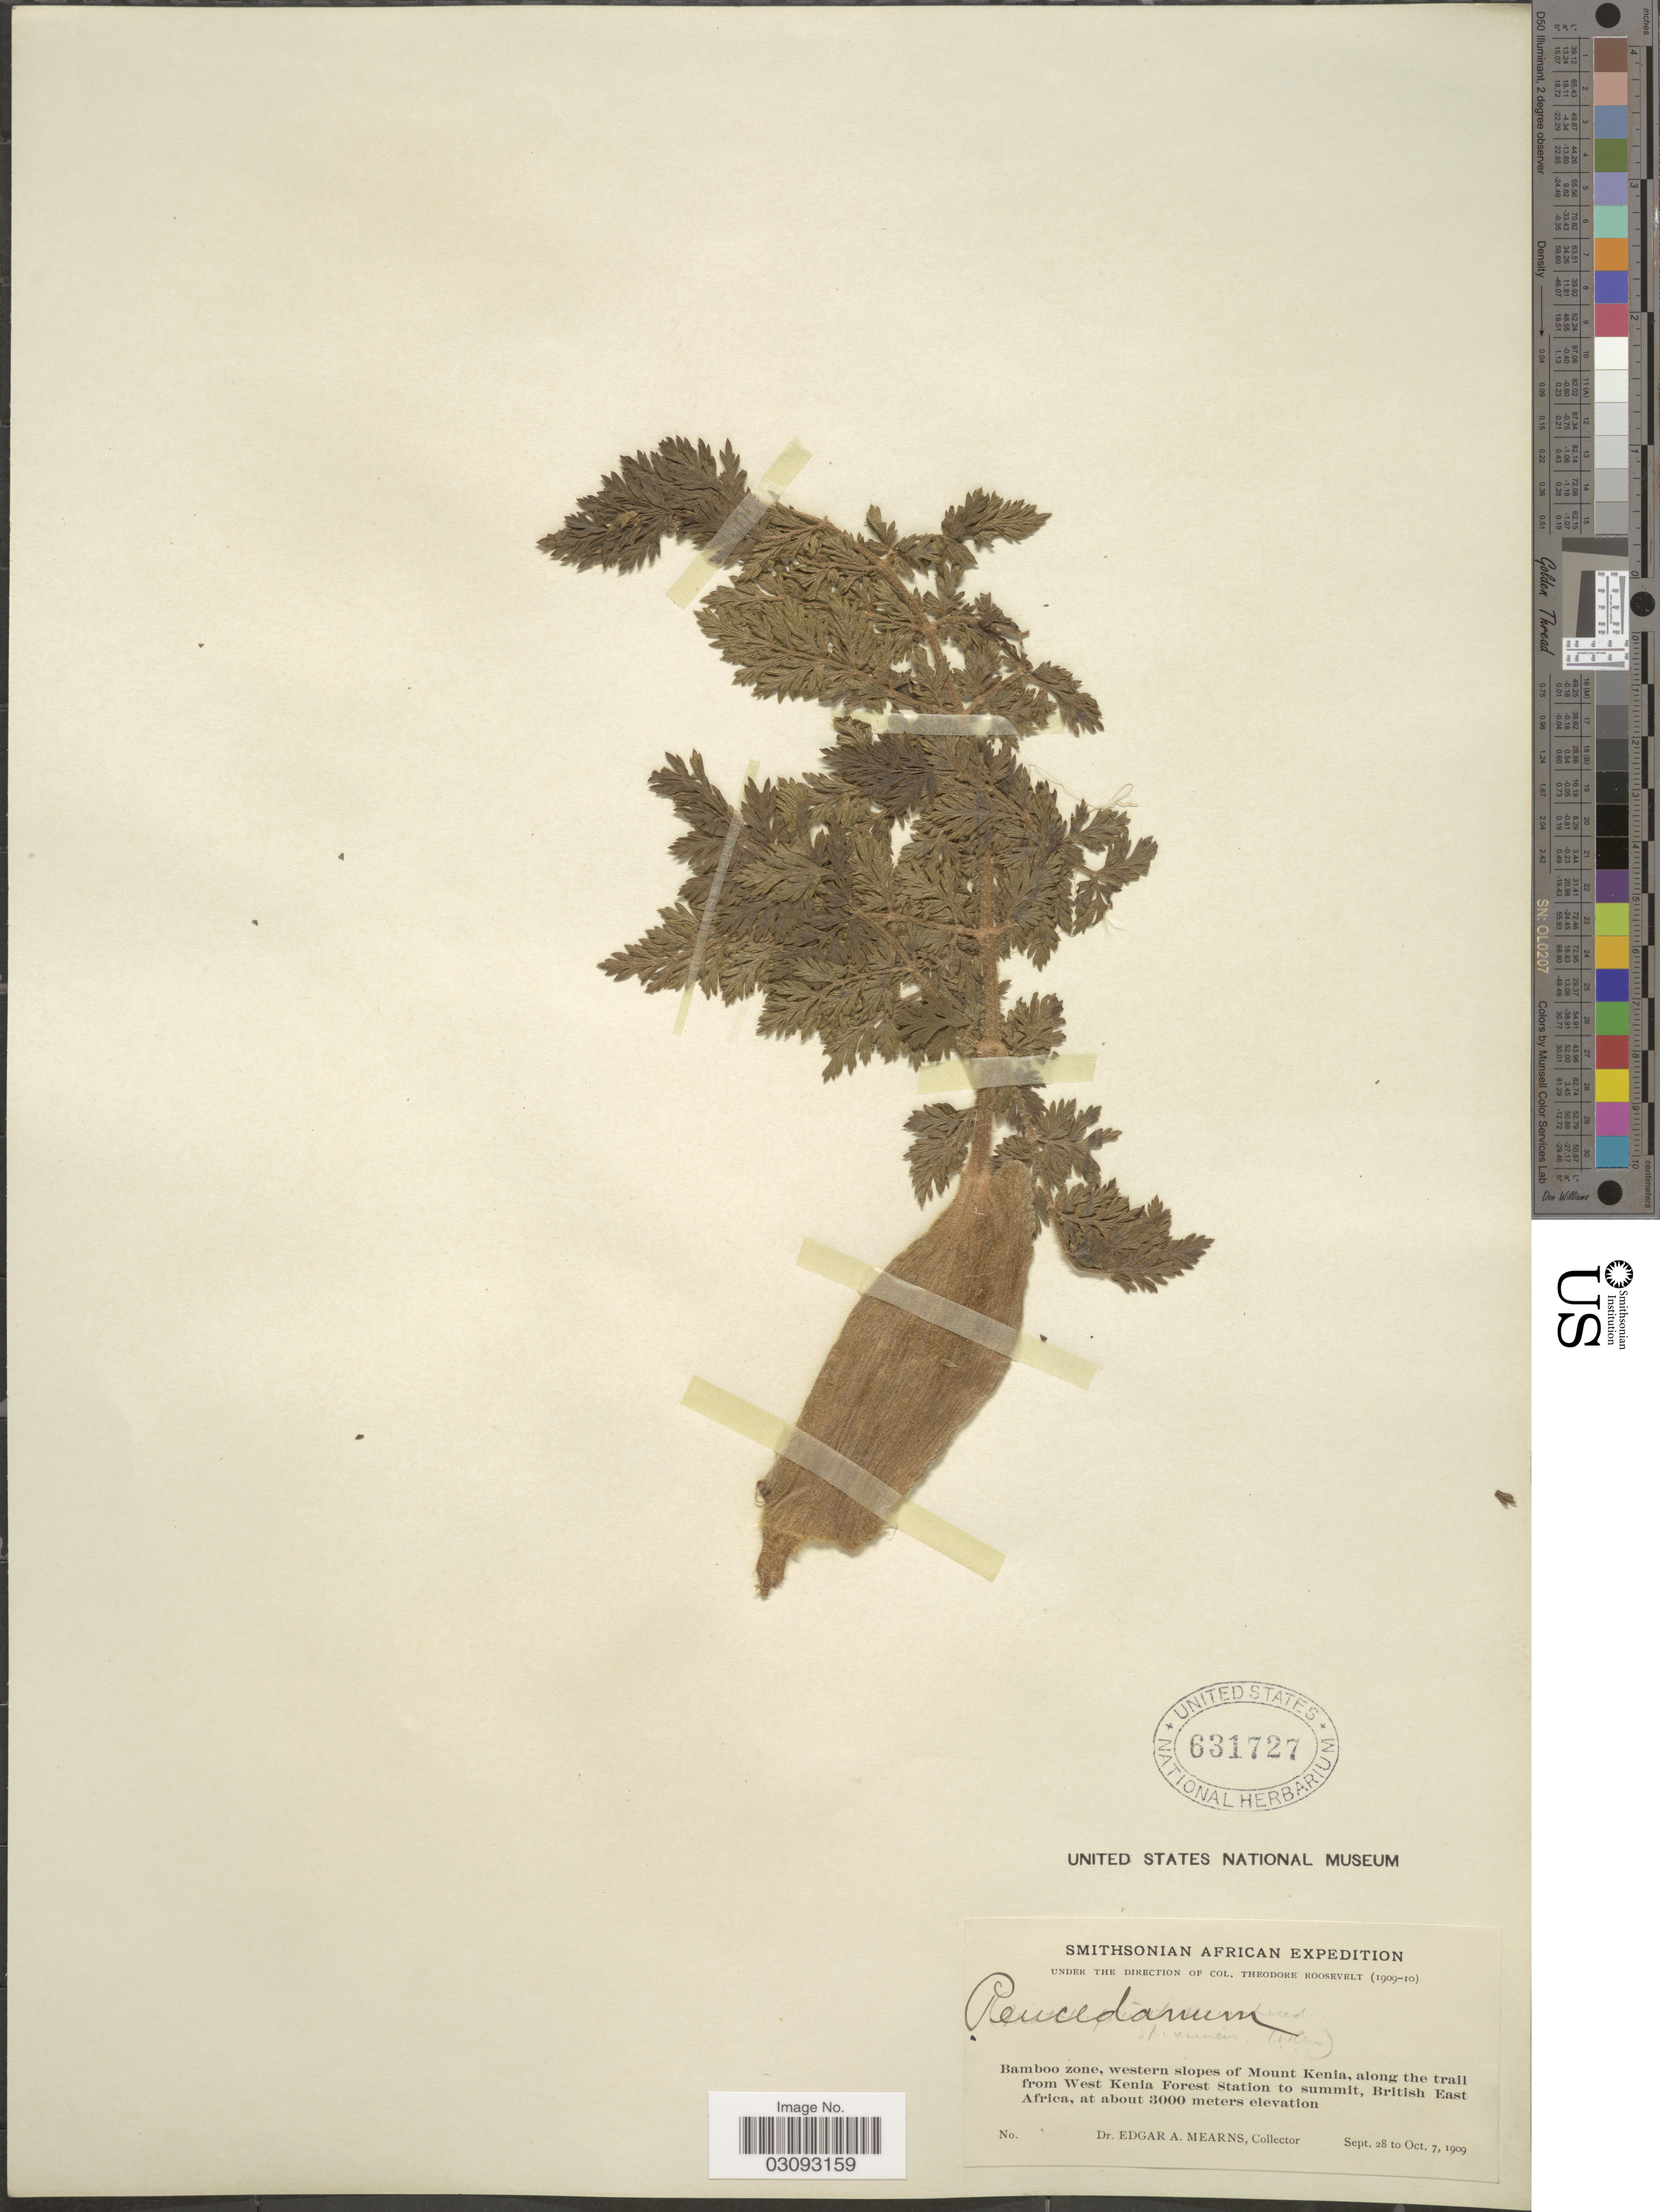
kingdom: Plantae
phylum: Tracheophyta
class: Magnoliopsida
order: Apiales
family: Apiaceae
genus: Peucedanum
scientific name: Peucedanum sp.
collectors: E. A. Mearns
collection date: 1909-09-28/1909-10-07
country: Kenya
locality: Bamboo zone, western slopes of Mount Kenia, along the trail from West Kenia Forest Station to summit, British East Africa.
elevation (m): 3000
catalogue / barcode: US 631727